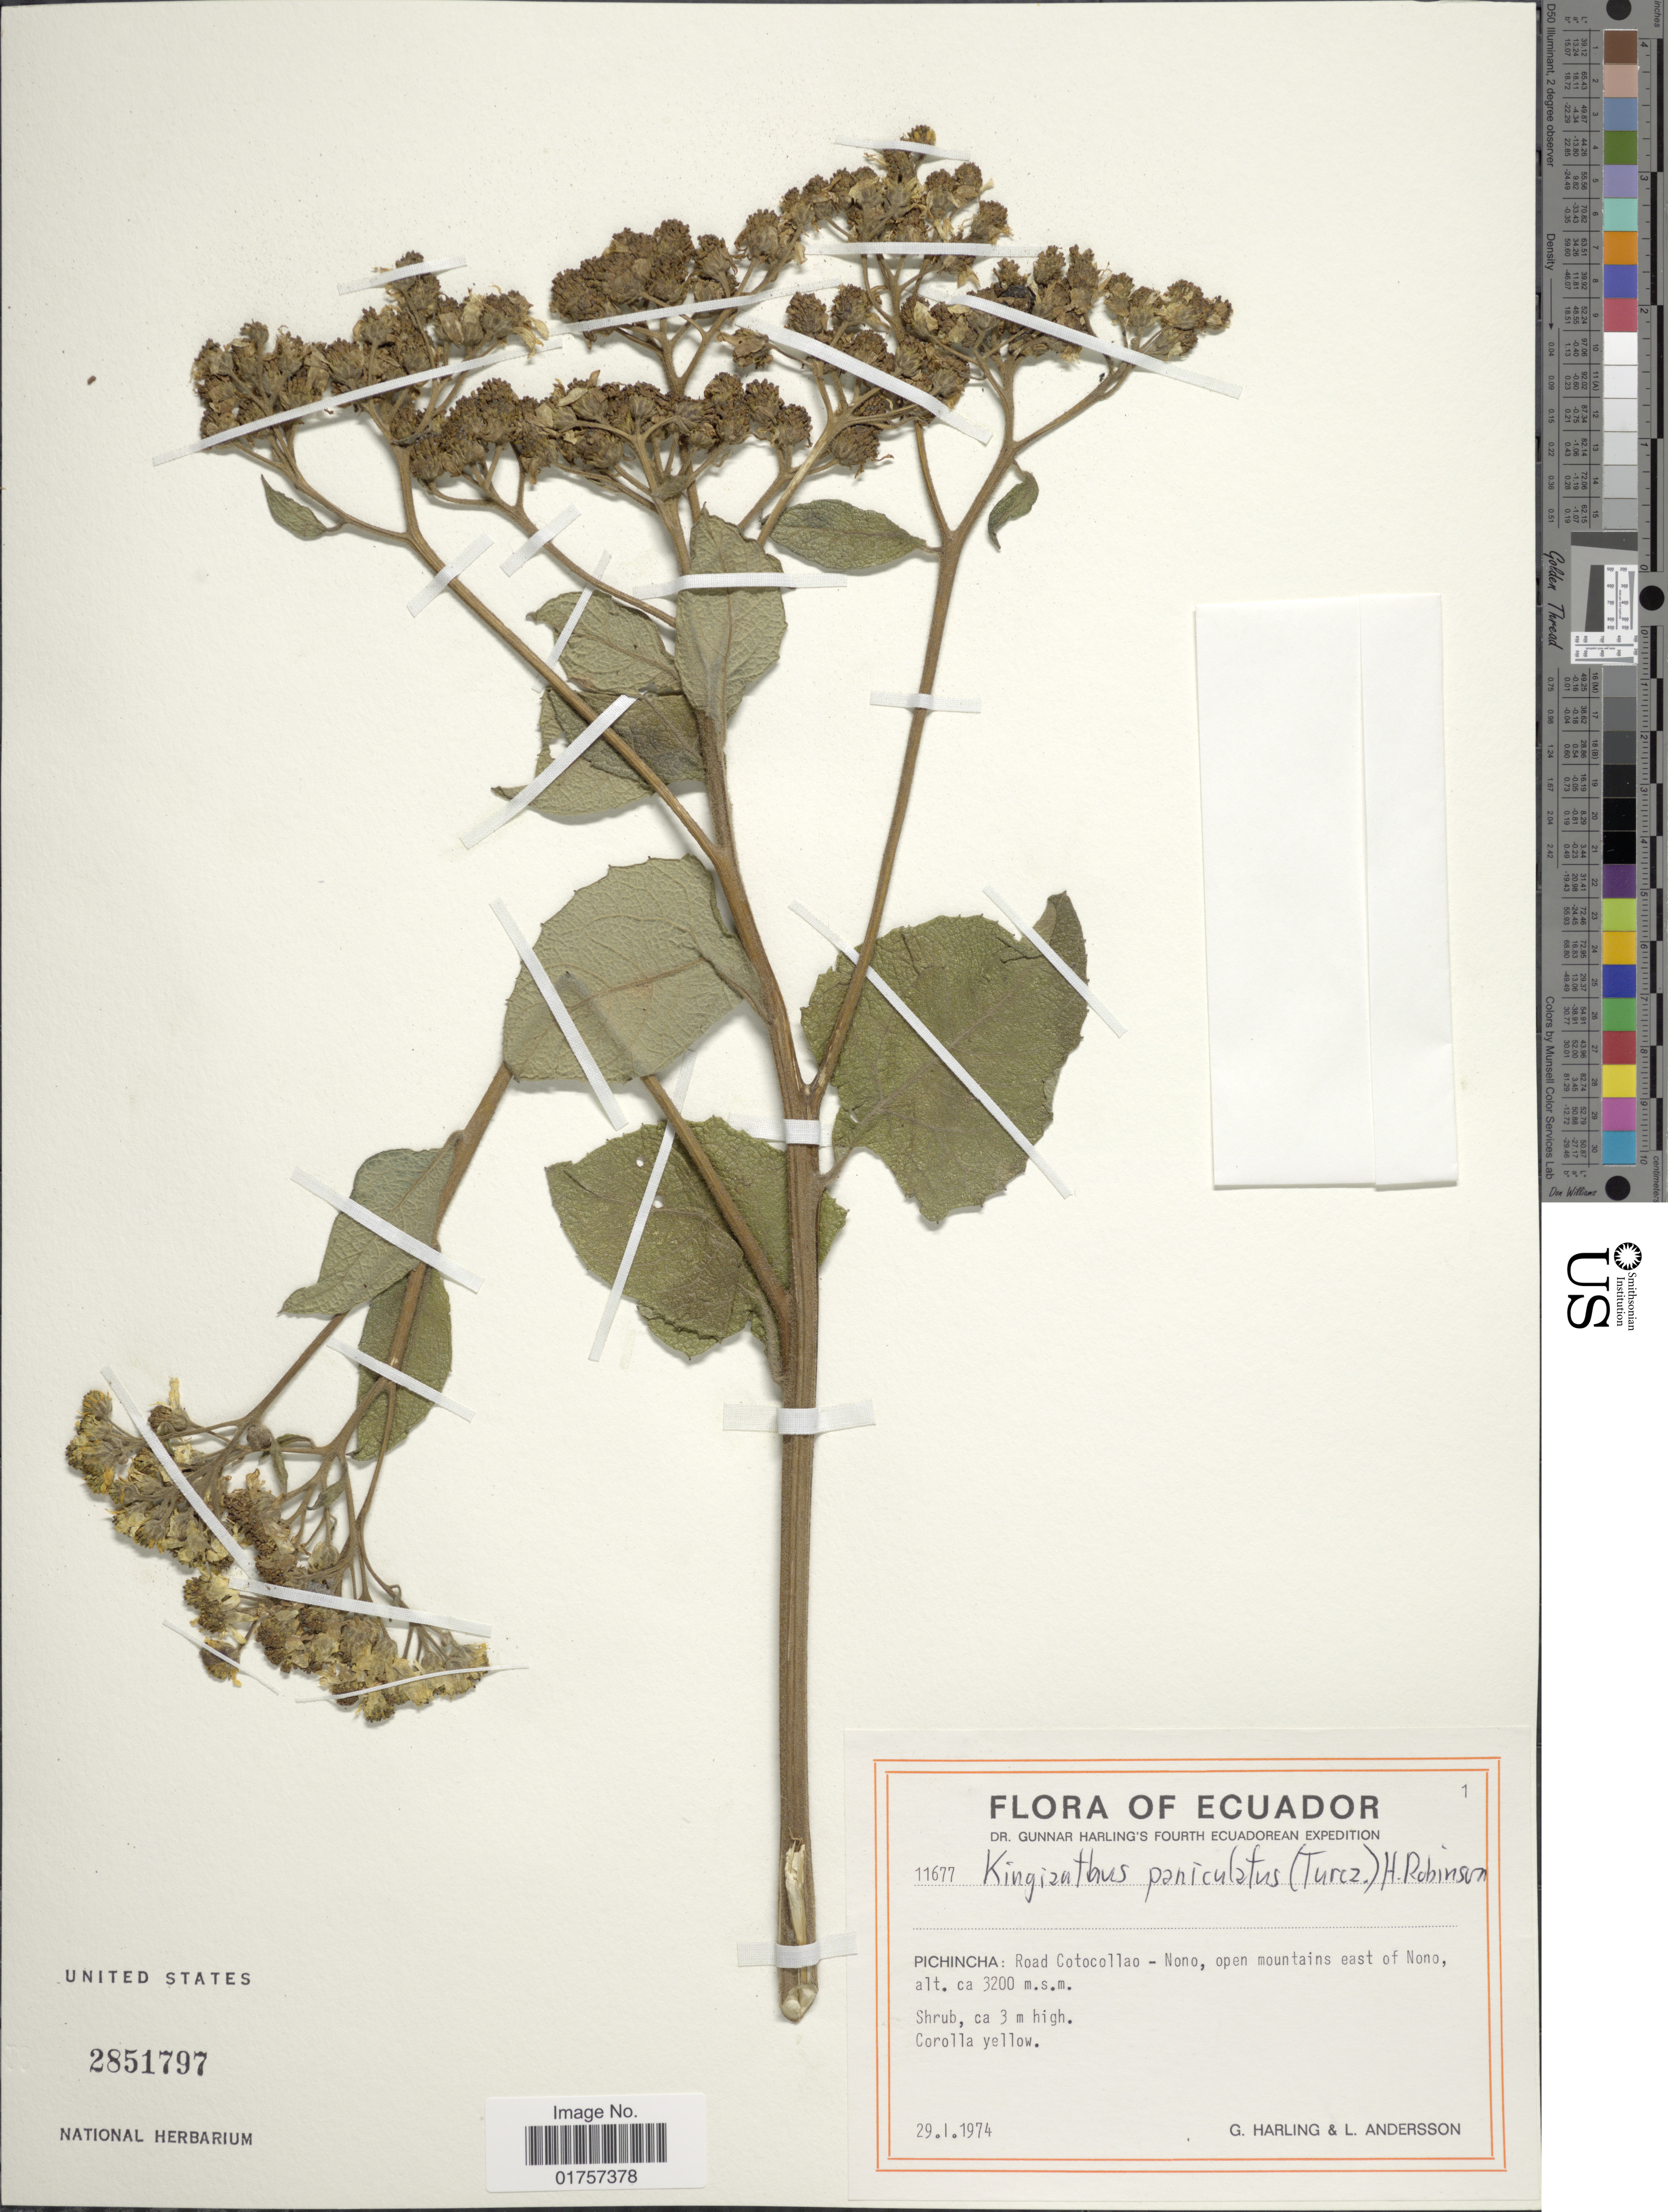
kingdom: Plantae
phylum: Tracheophyta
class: Magnoliopsida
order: Asterales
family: Asteraceae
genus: Kingianthus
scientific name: Kingianthus sodiroi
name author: (Hieron.) H. Rob.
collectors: G. Harling & L. Andersson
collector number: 11677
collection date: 1974-01-29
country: Ecuador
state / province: Pichincha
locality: Road Cotocollao - Nono, open mountains east of Nono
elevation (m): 3200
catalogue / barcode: US 2851797